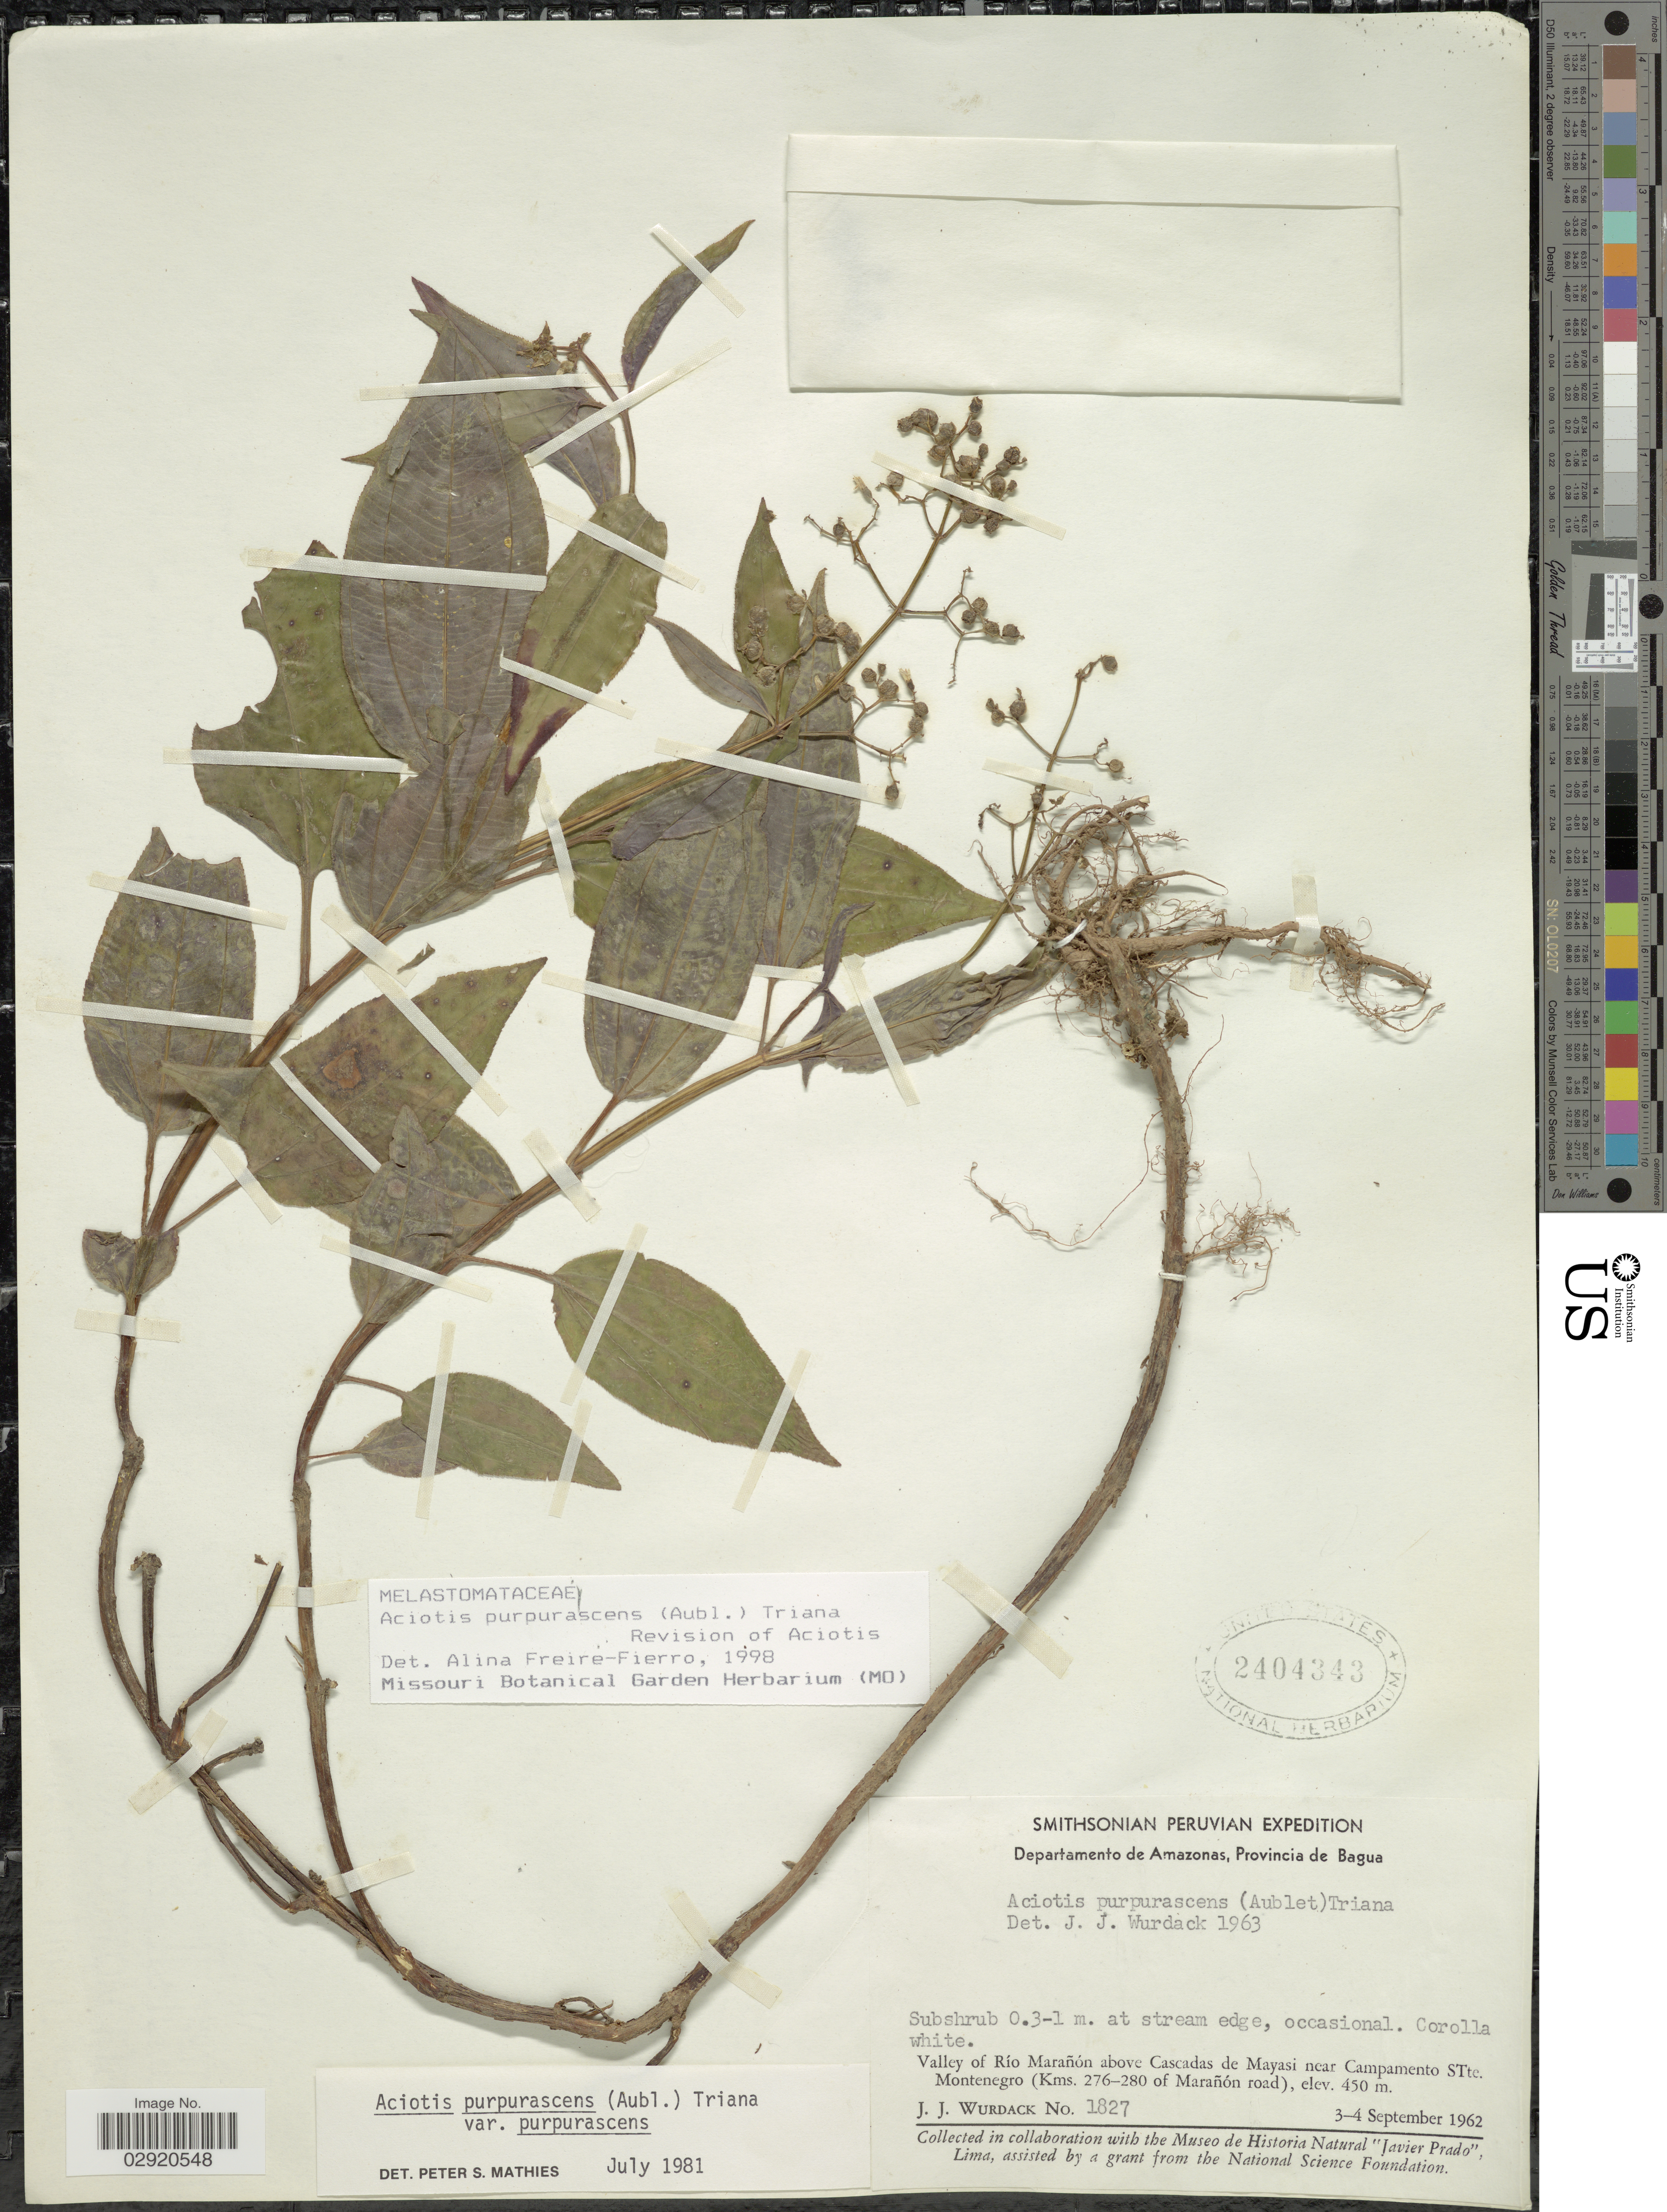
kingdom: Plantae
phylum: Tracheophyta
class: Magnoliopsida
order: Myrtales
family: Melastomataceae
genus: Aciotis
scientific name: Aciotis purpurascens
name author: (Aubl.) Triana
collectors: J. J. Wurdack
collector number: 1827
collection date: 1962-09-03/1962-09-04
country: Peru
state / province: Amazonas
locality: Departamento de Amazonas, Provincia de Bagua. Valley of Río Marañón above Cascadas de Mayasi near Campamento STte. Montenegro (Kms. 276-280 of Marañón road).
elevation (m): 450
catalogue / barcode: US 2404343